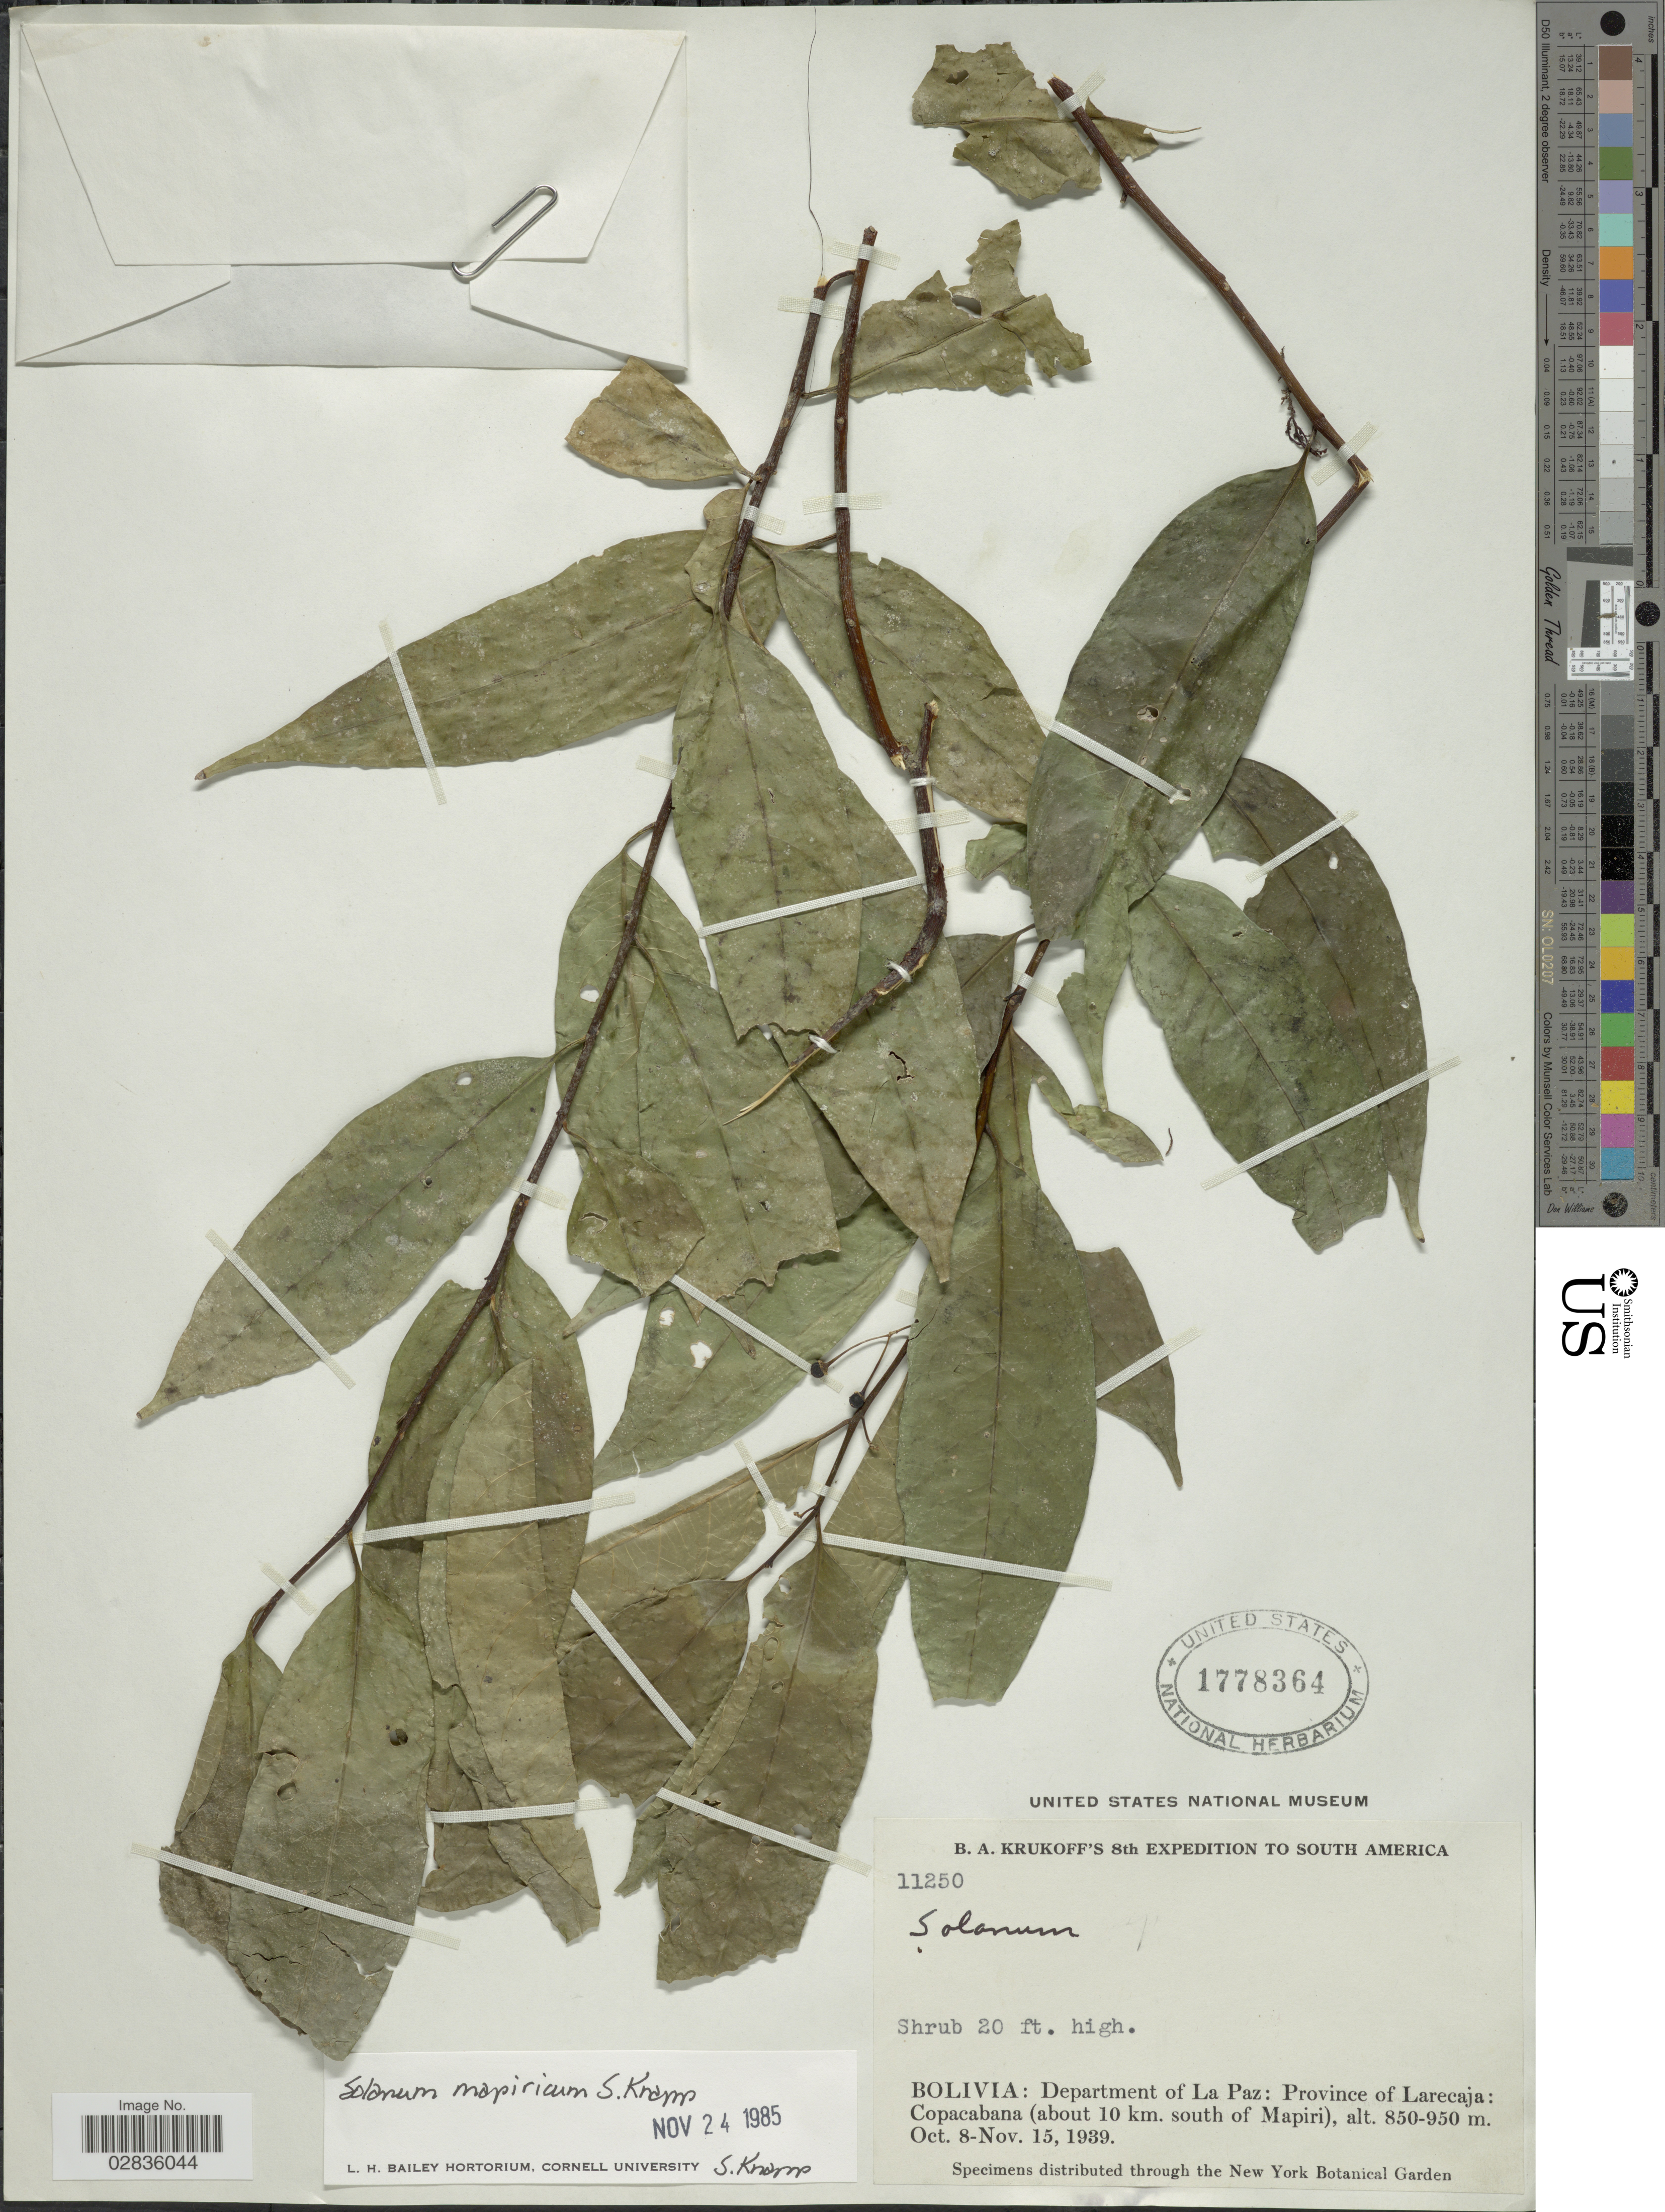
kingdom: Plantae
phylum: Tracheophyta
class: Magnoliopsida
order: Solanales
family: Solanaceae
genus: Solanum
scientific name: Solanum mapiricum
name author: S. Knapp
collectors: B. A. Krukoff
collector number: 11250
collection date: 1939-10-08/1939-11-15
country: Bolivia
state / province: La Paz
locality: Province of Larecaja: Copacabana (about 10 km. south of Mapiri).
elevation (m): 850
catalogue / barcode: US 1778364